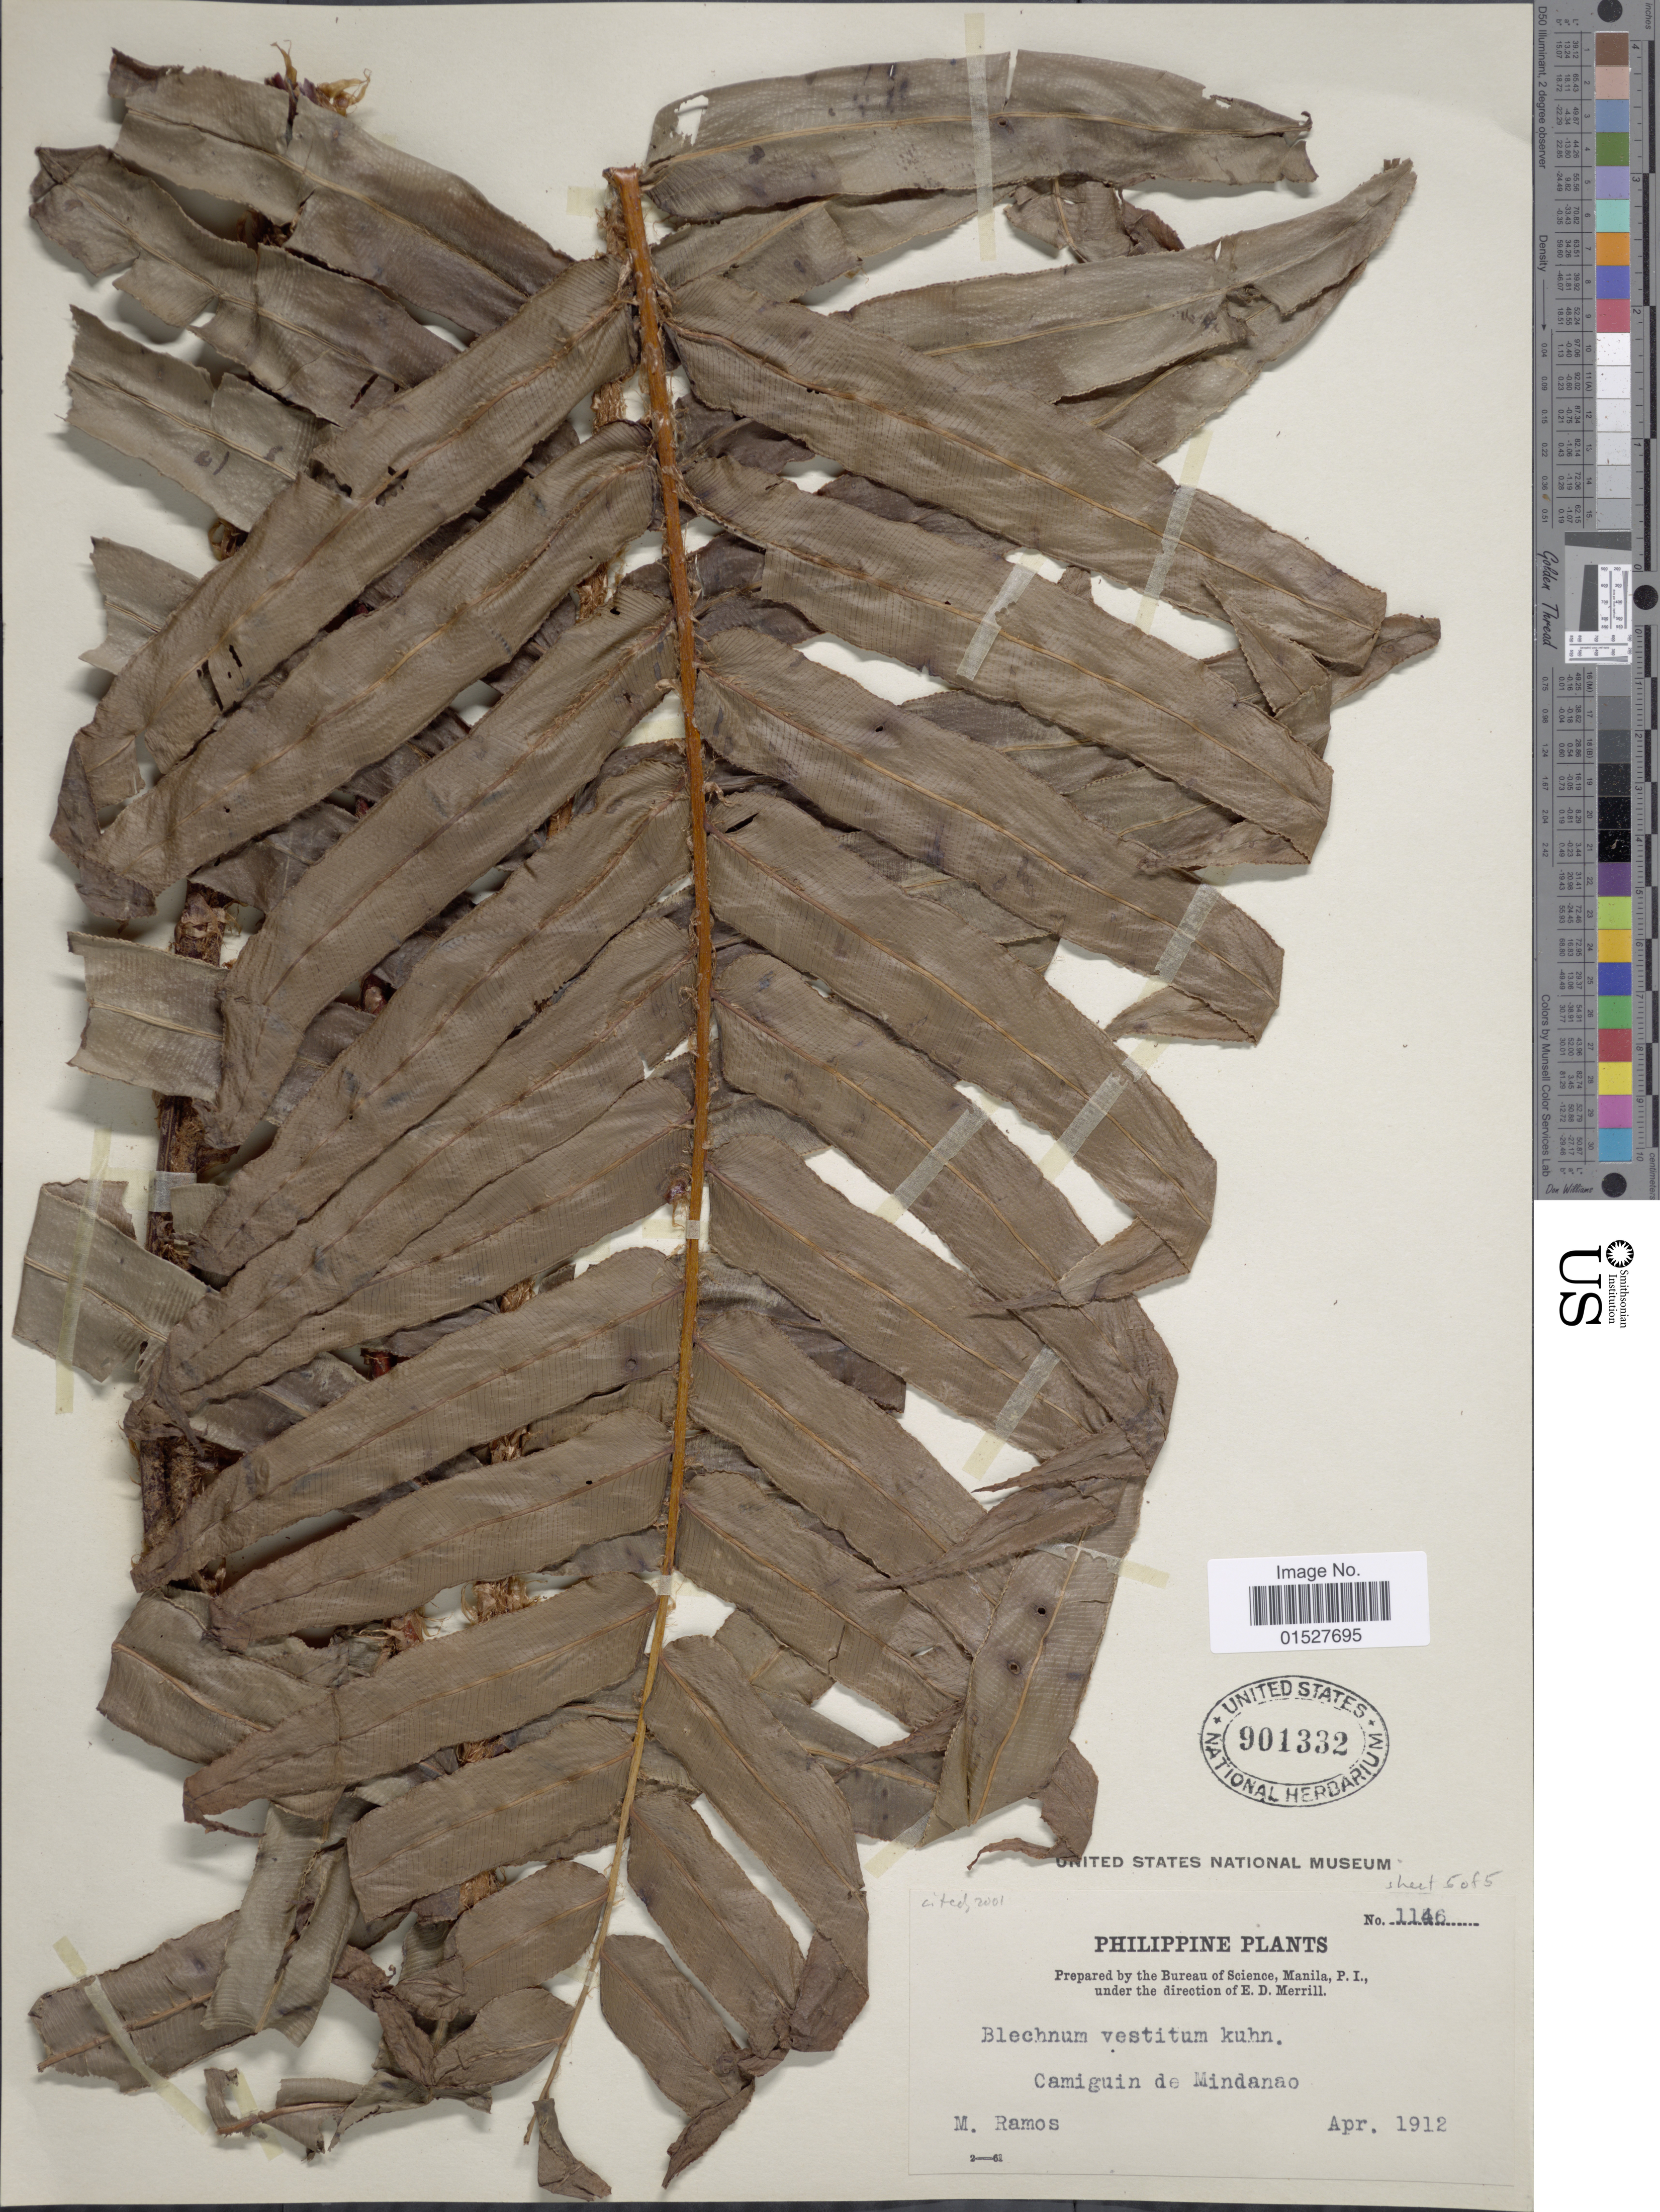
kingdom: Plantae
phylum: Tracheophyta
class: Polypodiopsida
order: Polypodiales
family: Blechnaceae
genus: Blechnum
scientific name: Blechnum vestitum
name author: (Blume) Kuhn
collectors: M. Ramos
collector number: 1146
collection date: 1912-04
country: Philippines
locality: Camiguin de Mindanao.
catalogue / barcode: US 901332